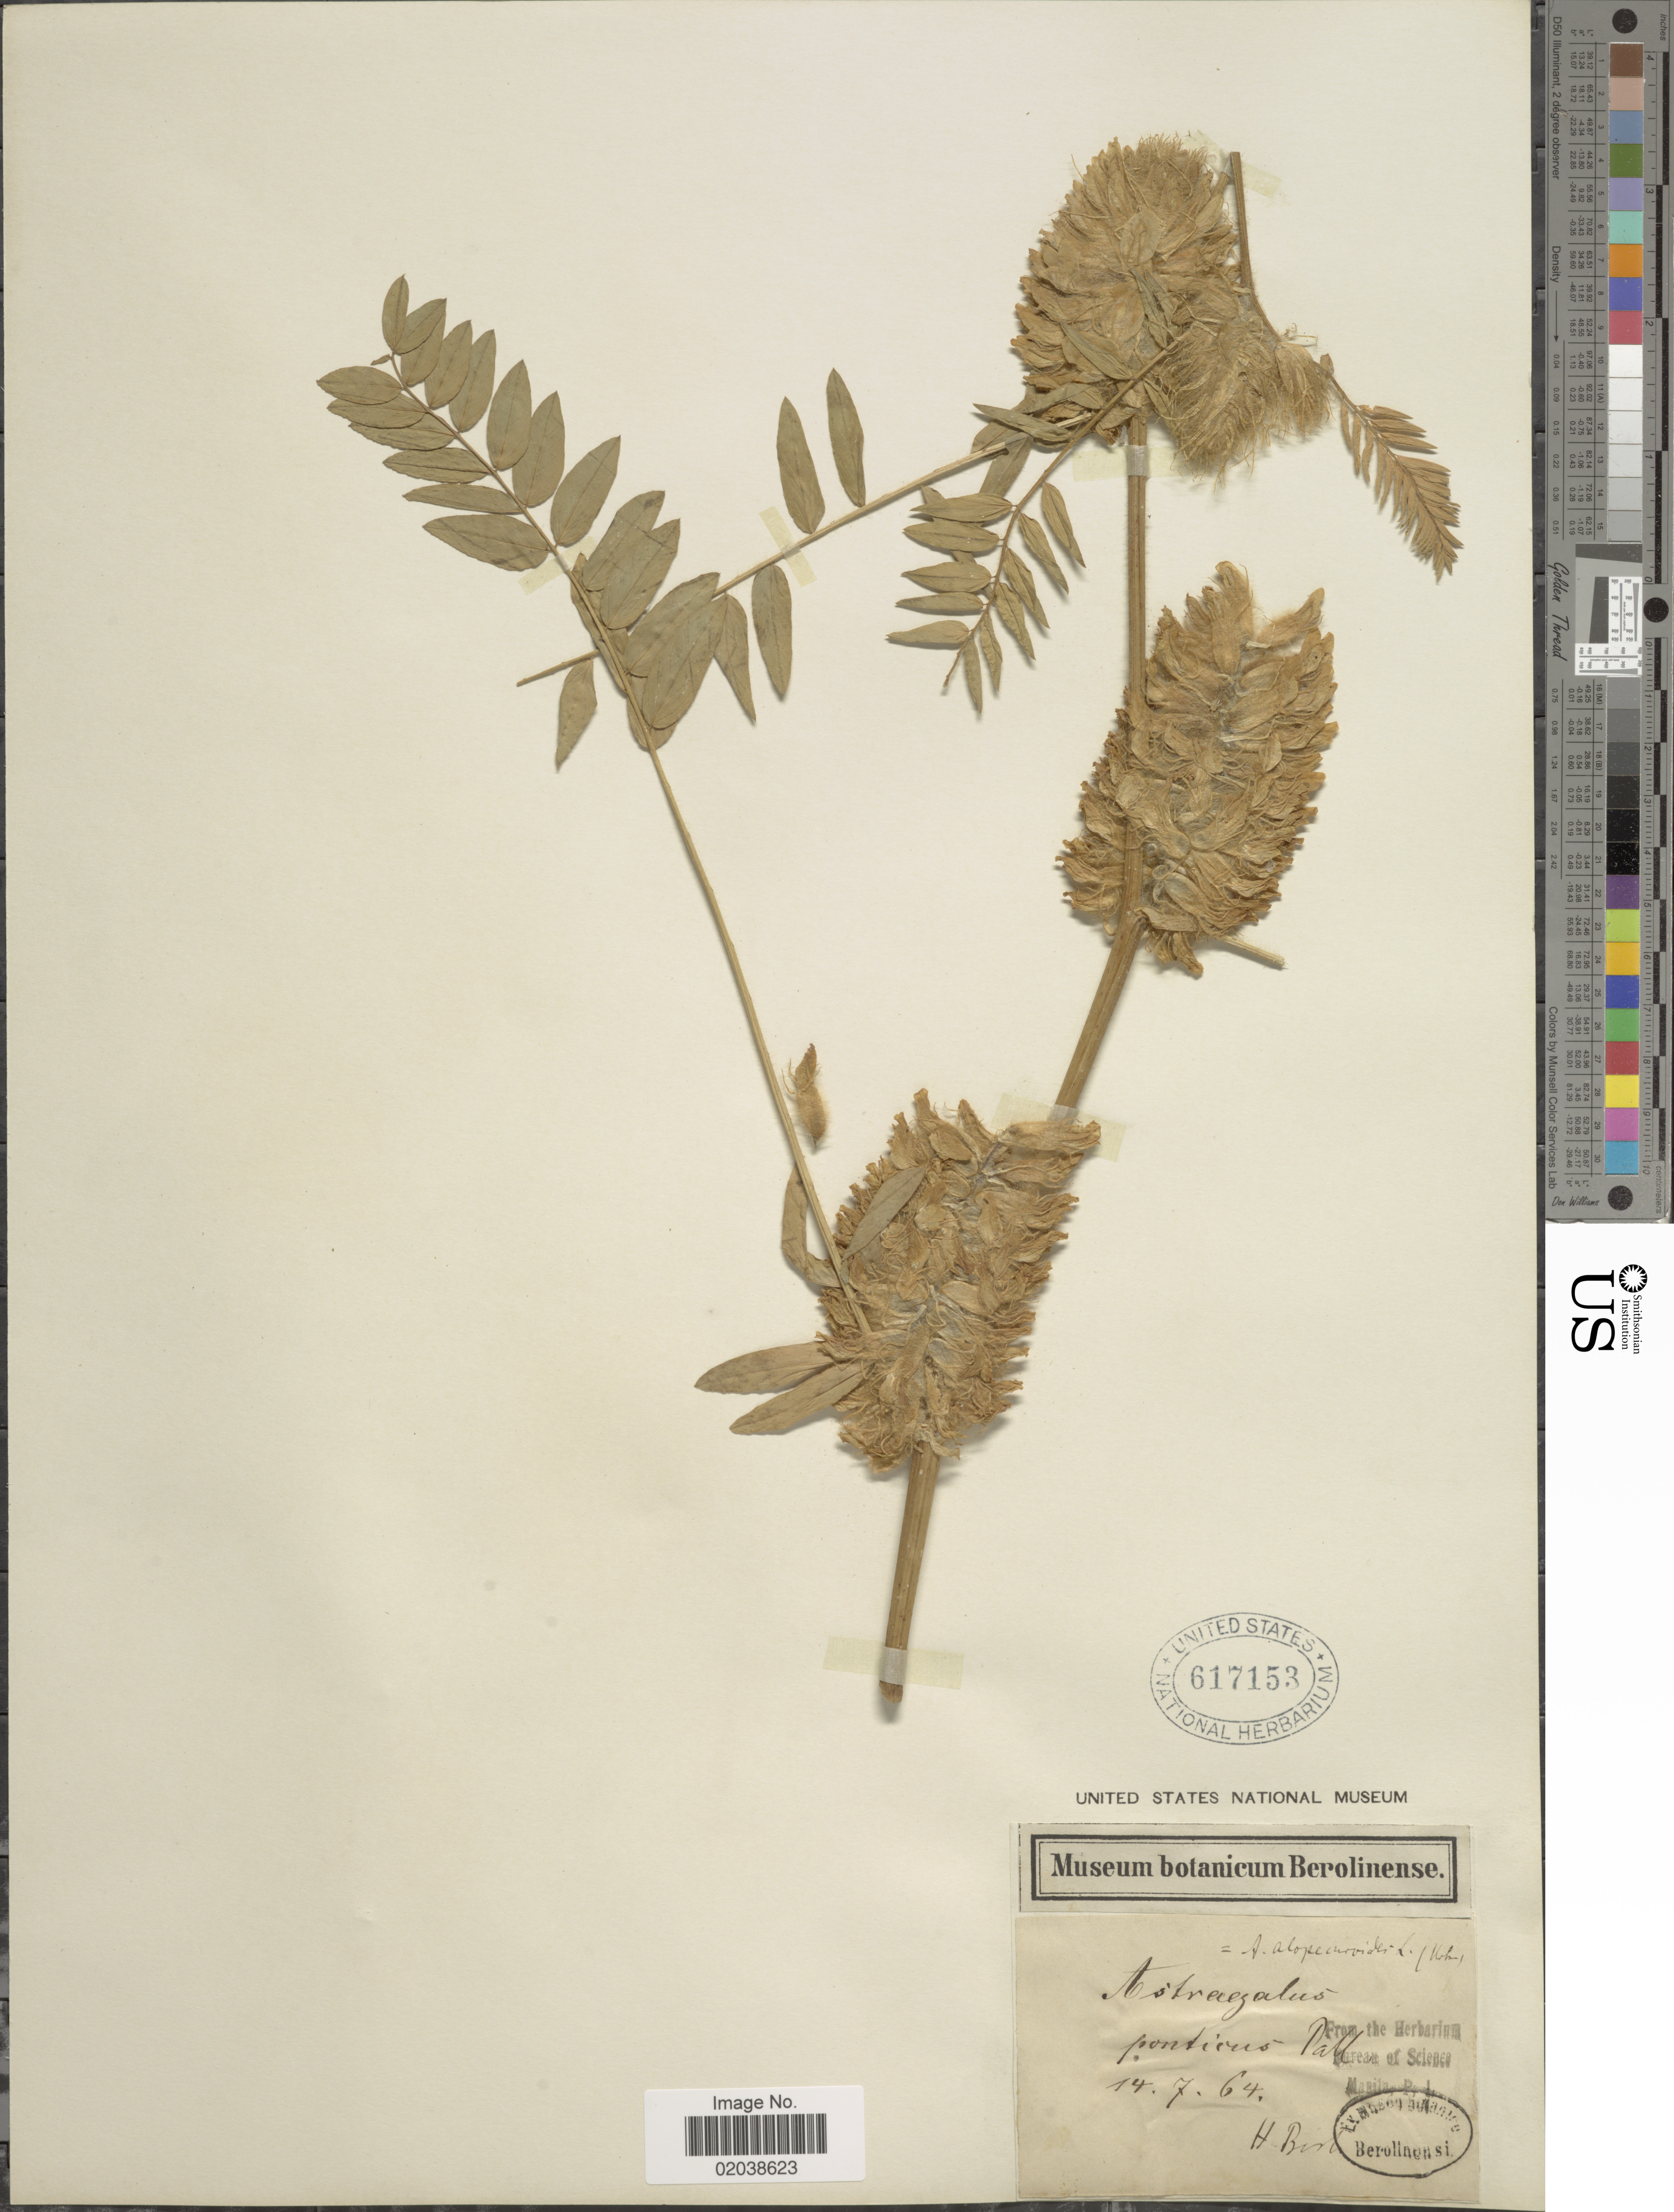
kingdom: Plantae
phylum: Tracheophyta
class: Magnoliopsida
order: Fabales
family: Fabaceae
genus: Astragalus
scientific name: Astragalus ponticus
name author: Pall.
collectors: H. Bish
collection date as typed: Transcribed d/m/y: 14/7/64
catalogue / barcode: US 617153